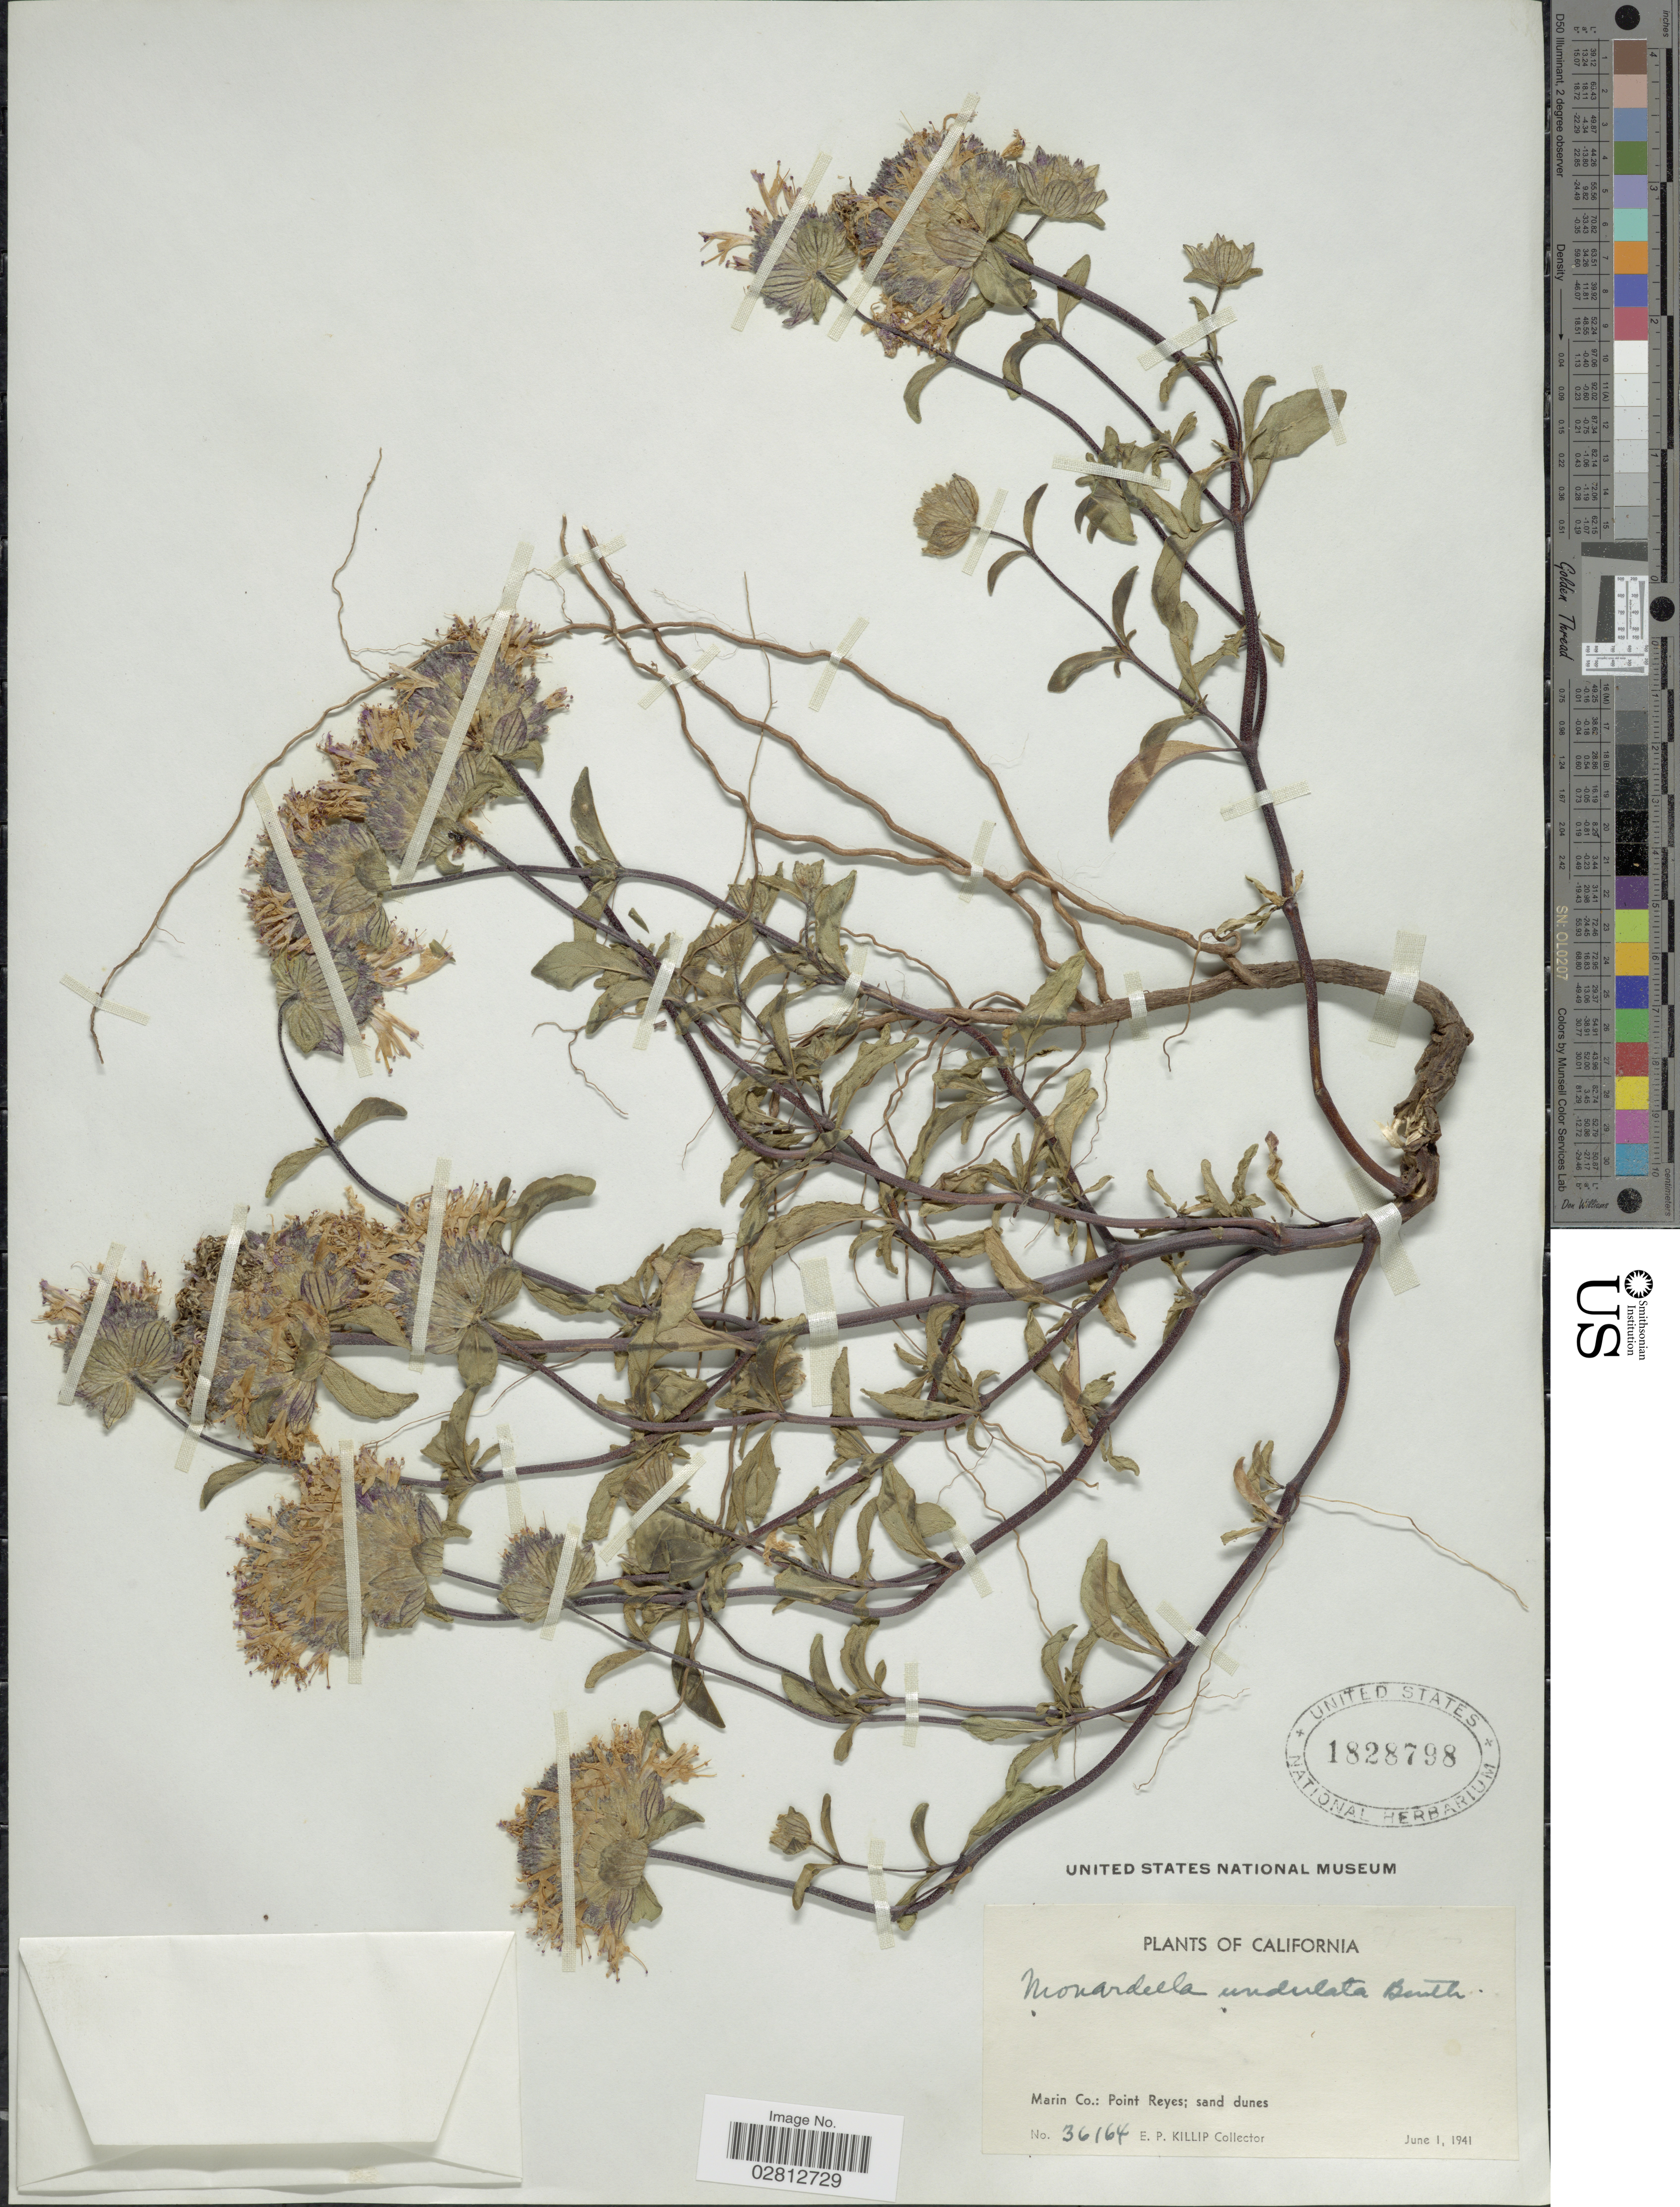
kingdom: Plantae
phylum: Tracheophyta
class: Magnoliopsida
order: Lamiales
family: Lamiaceae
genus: Monardella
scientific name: Monardella undulata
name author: Benth.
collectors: E. P. Killip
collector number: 36164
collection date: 1941-06-01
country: United States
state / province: California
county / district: Marin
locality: Marin Co.: Point Reyes.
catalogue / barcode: US 1828798